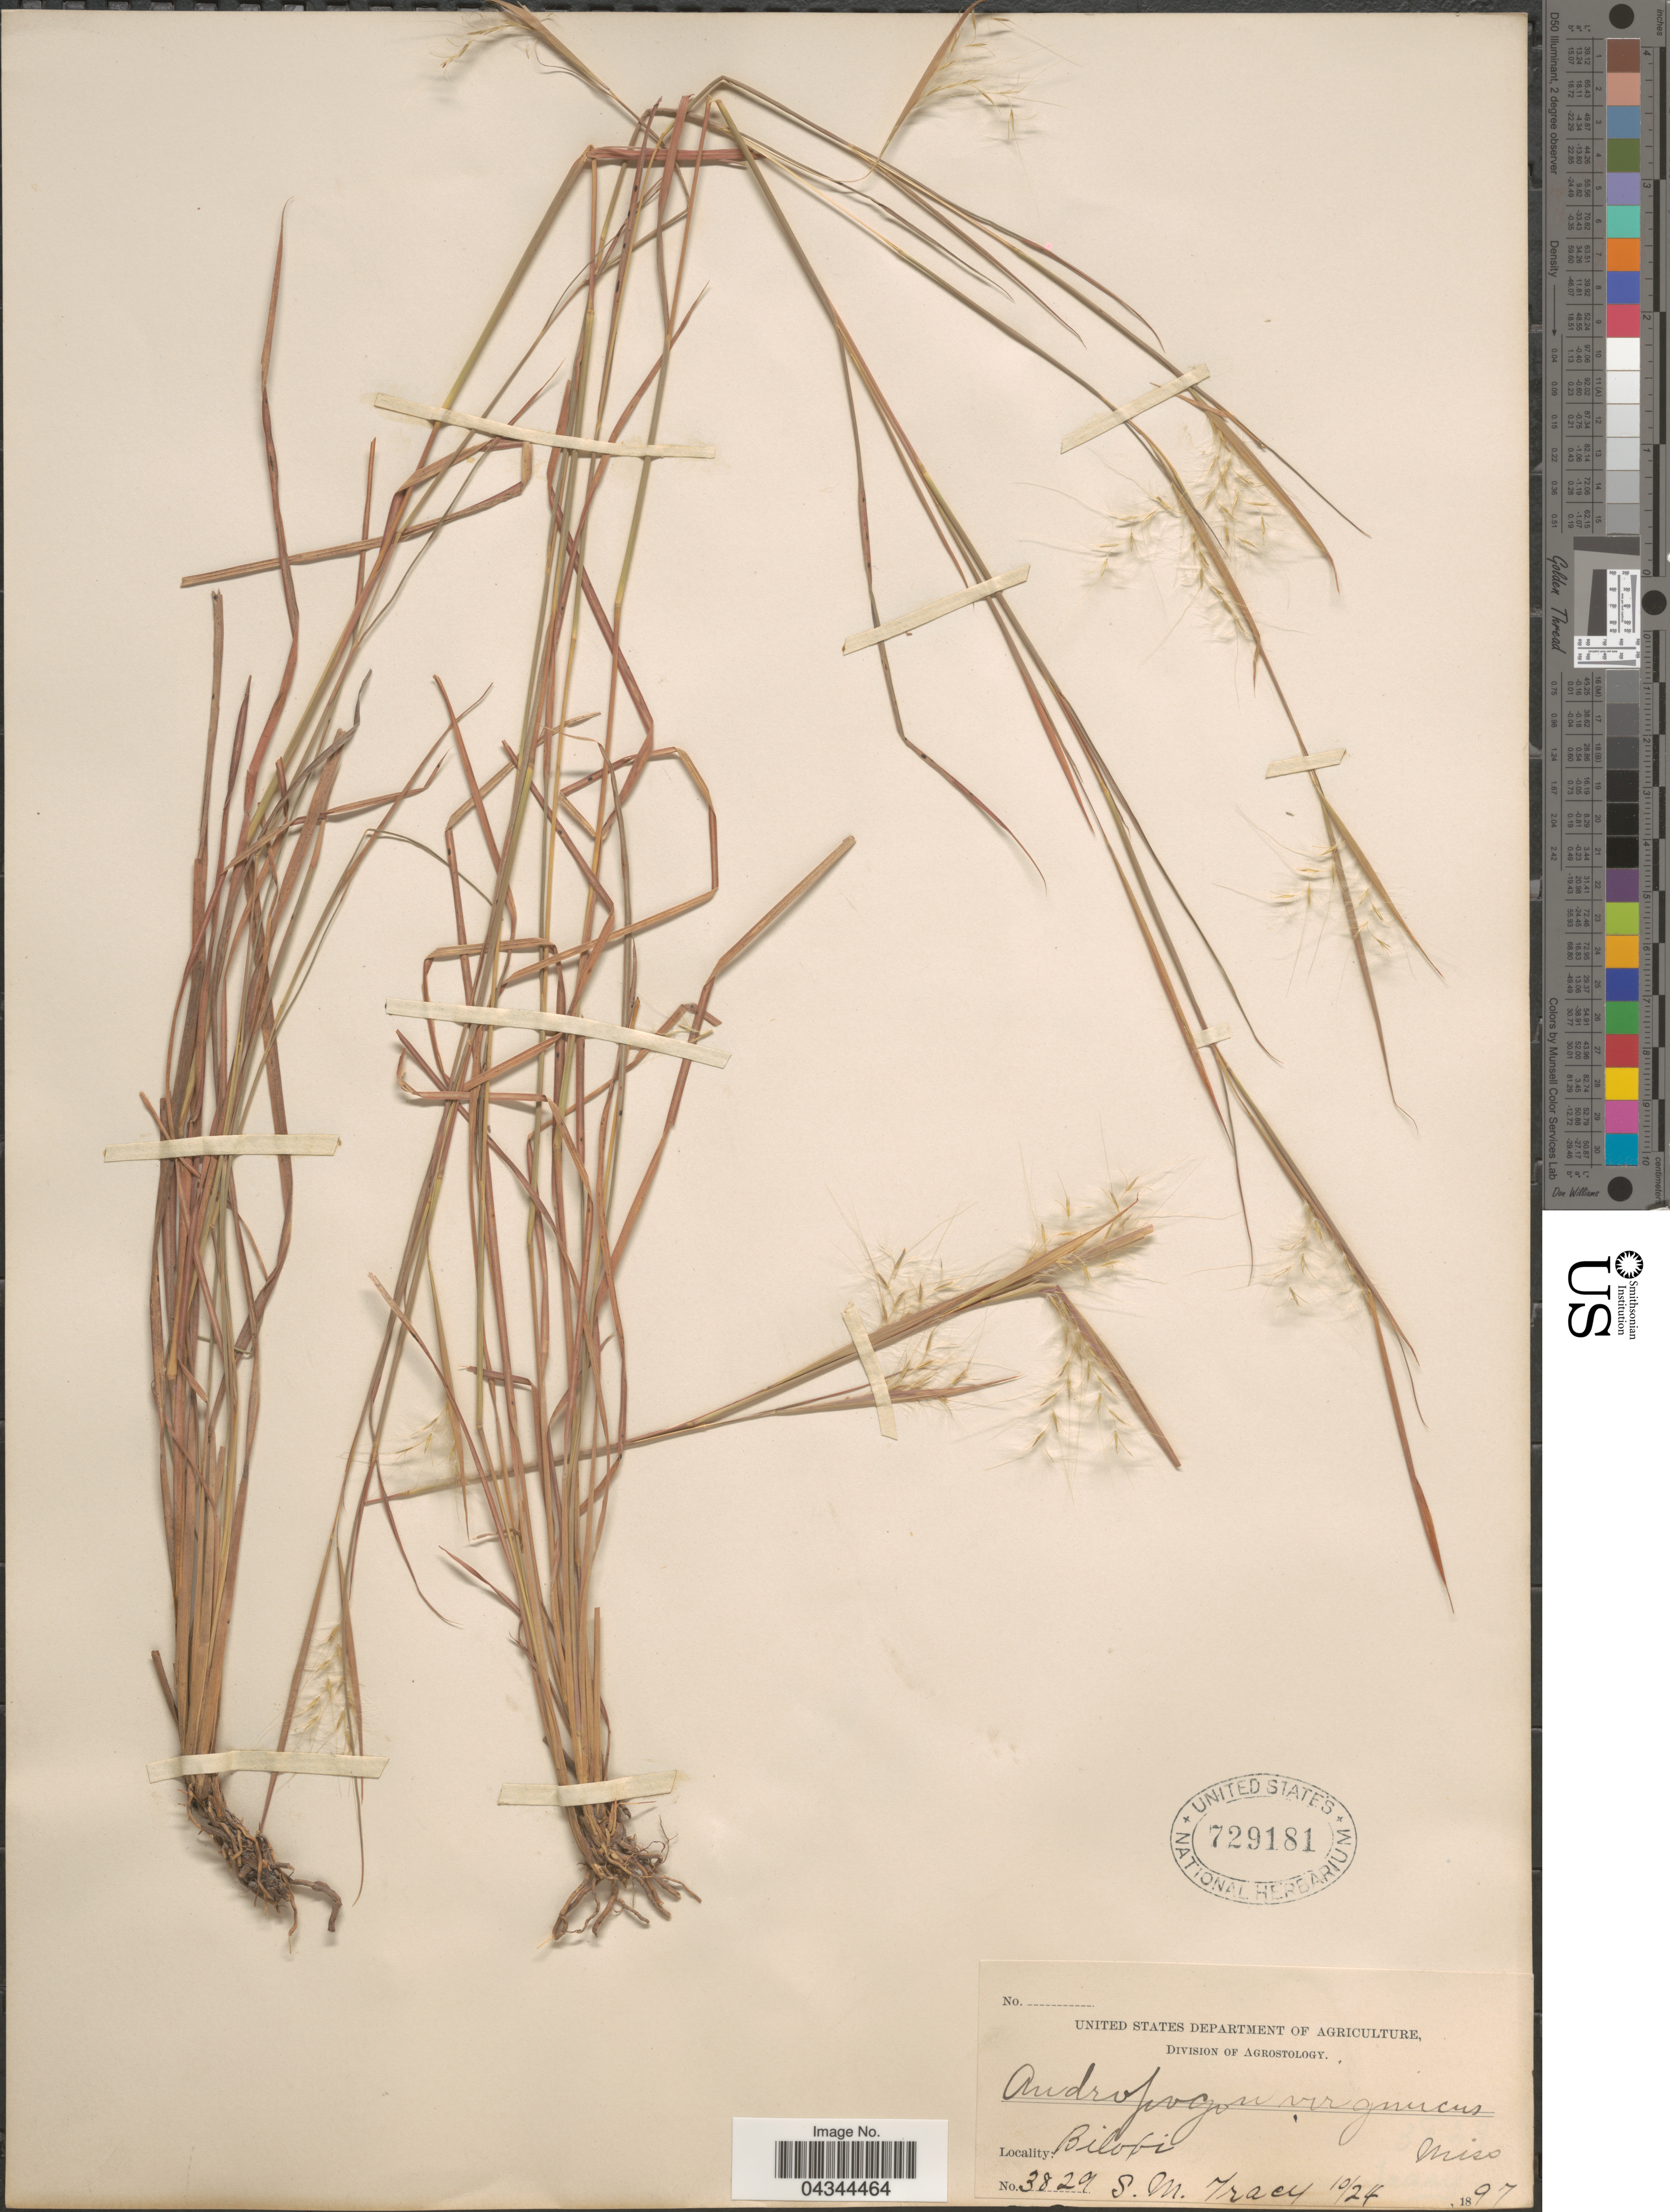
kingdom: Plantae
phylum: Tracheophyta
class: Liliopsida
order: Poales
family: Poaceae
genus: Andropogon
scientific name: Andropogon virginicus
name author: L.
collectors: S. M. Tracy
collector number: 3829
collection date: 1897-10-24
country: United States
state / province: Mississippi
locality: Biloxi.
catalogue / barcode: US 729181